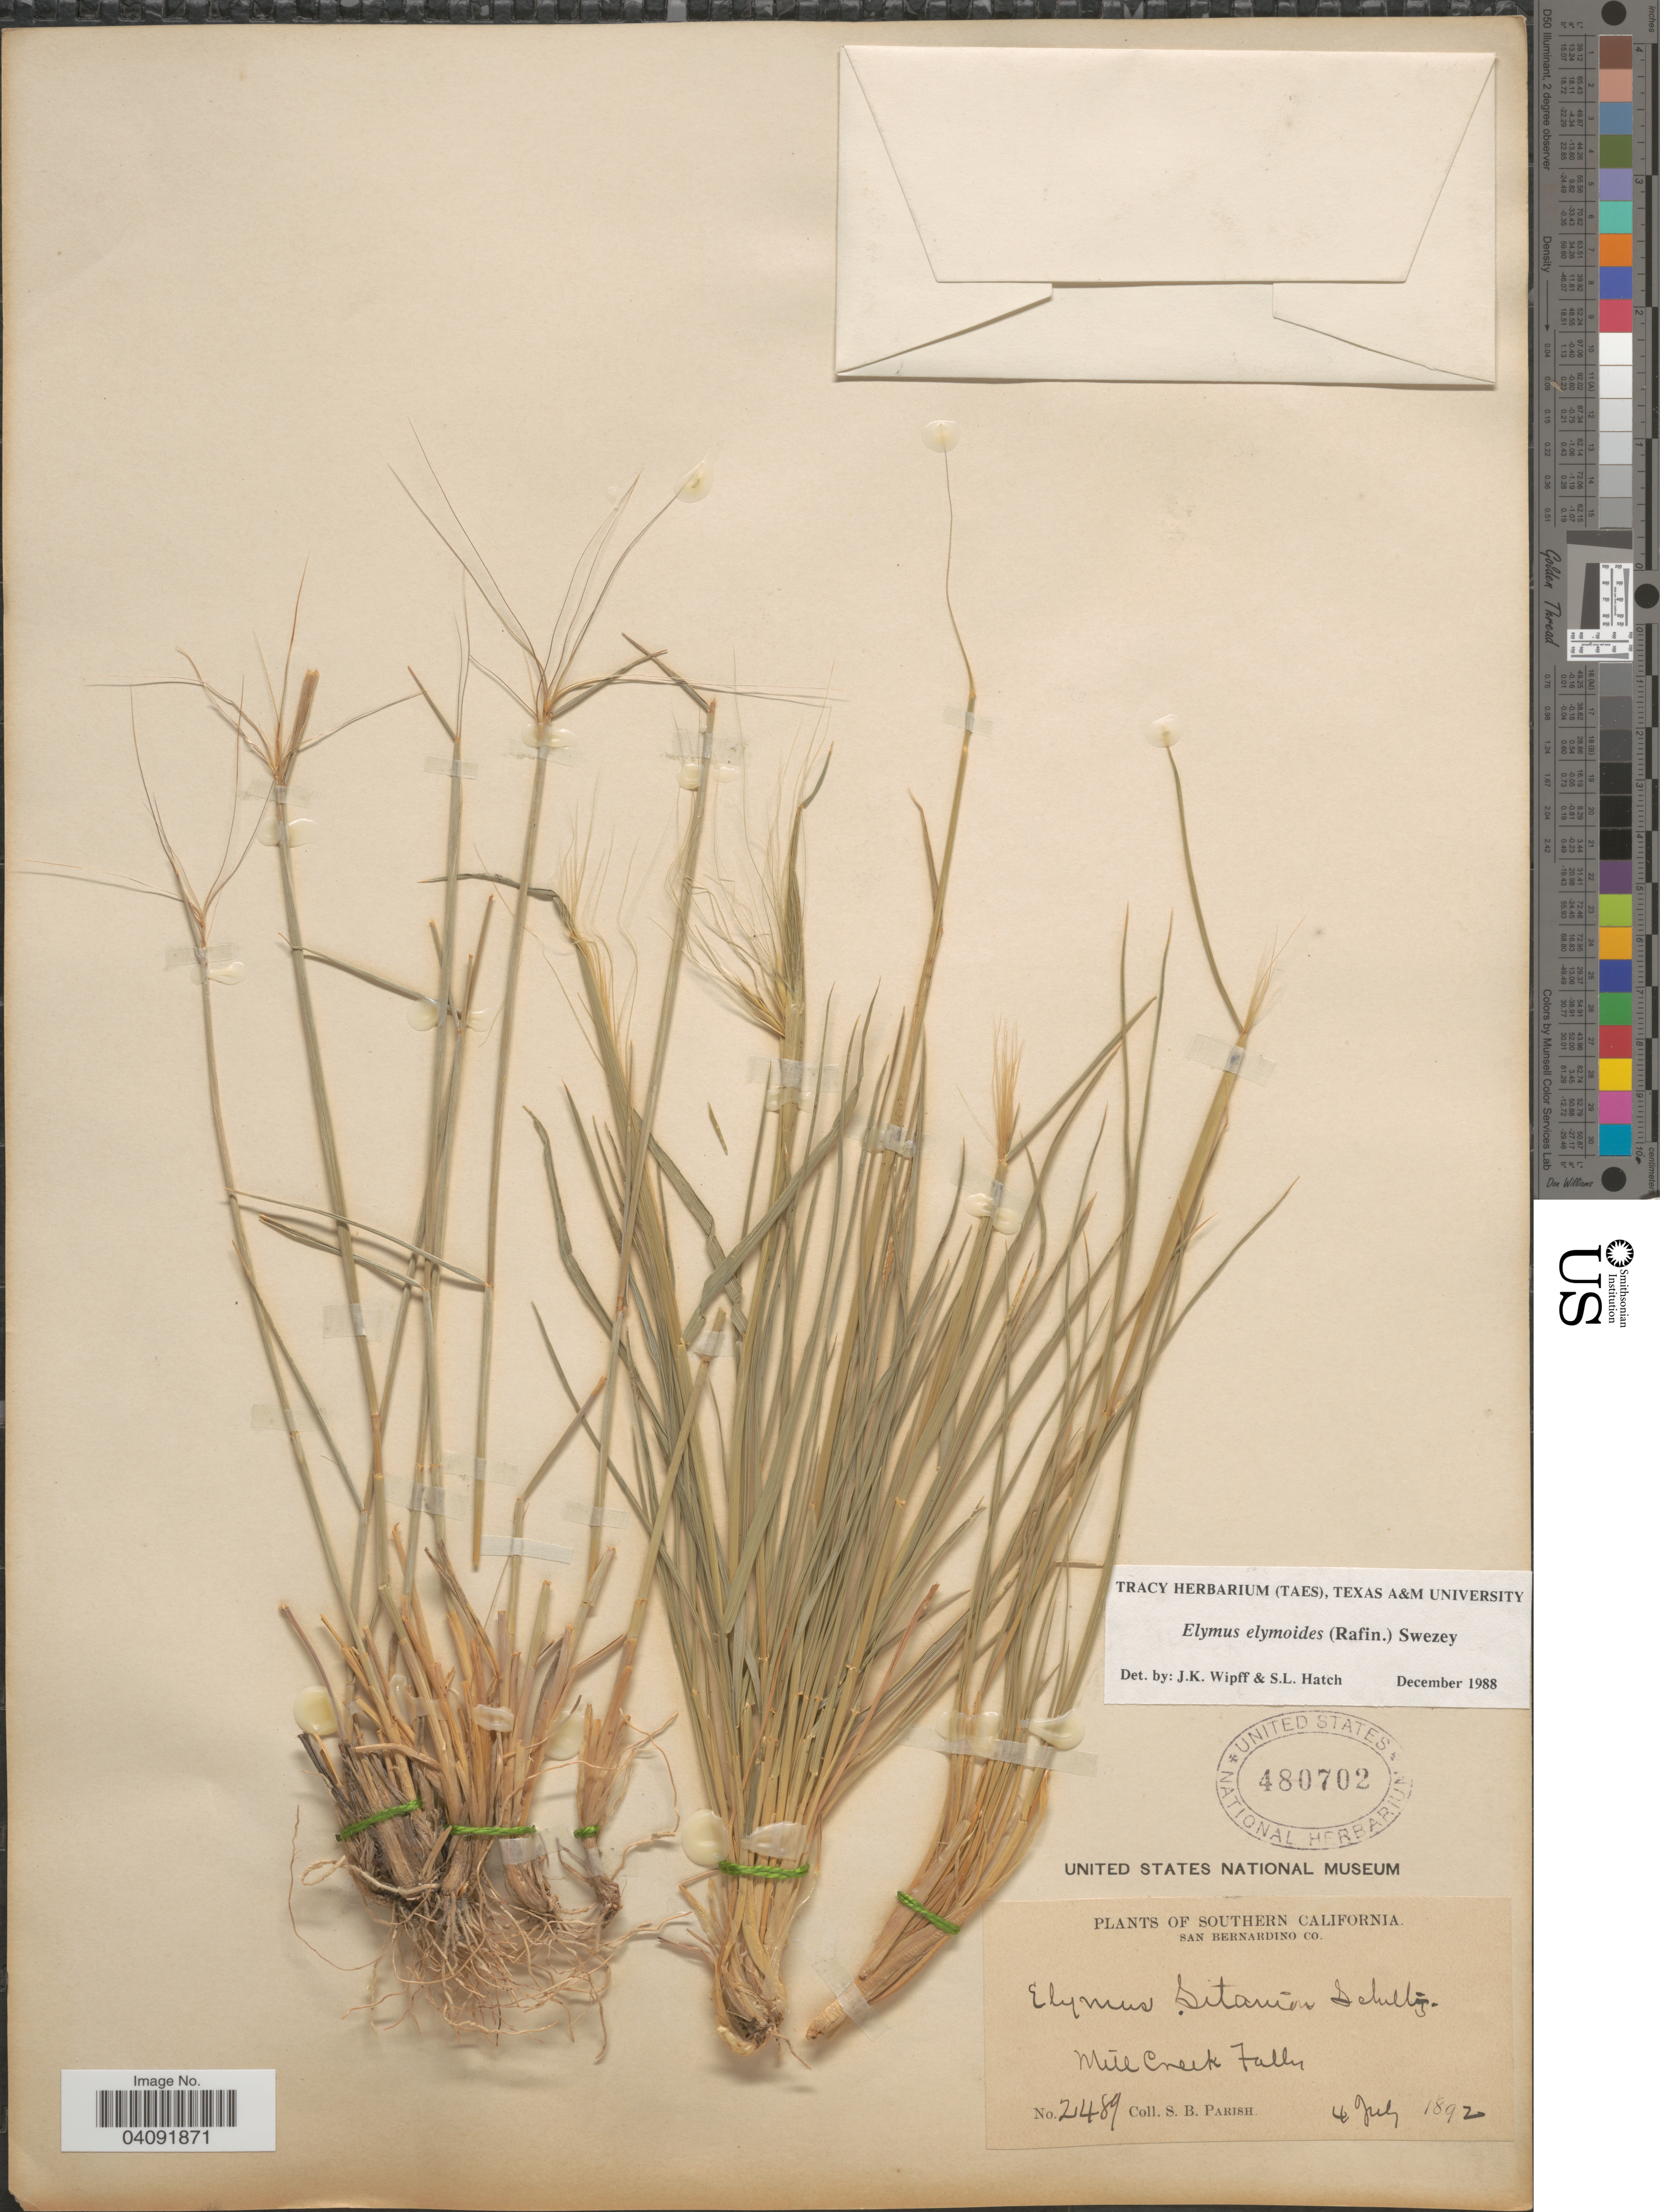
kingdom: Plantae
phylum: Tracheophyta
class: Liliopsida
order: Poales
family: Poaceae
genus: Elymus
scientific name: Elymus elymoides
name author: (Raf.) Swezey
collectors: S. B. Parish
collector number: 2489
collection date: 1892-07-04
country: United States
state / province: California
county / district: San Bernardino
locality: Southern California. San Bernardino Co. Mill Creek Falls.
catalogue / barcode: US 480702